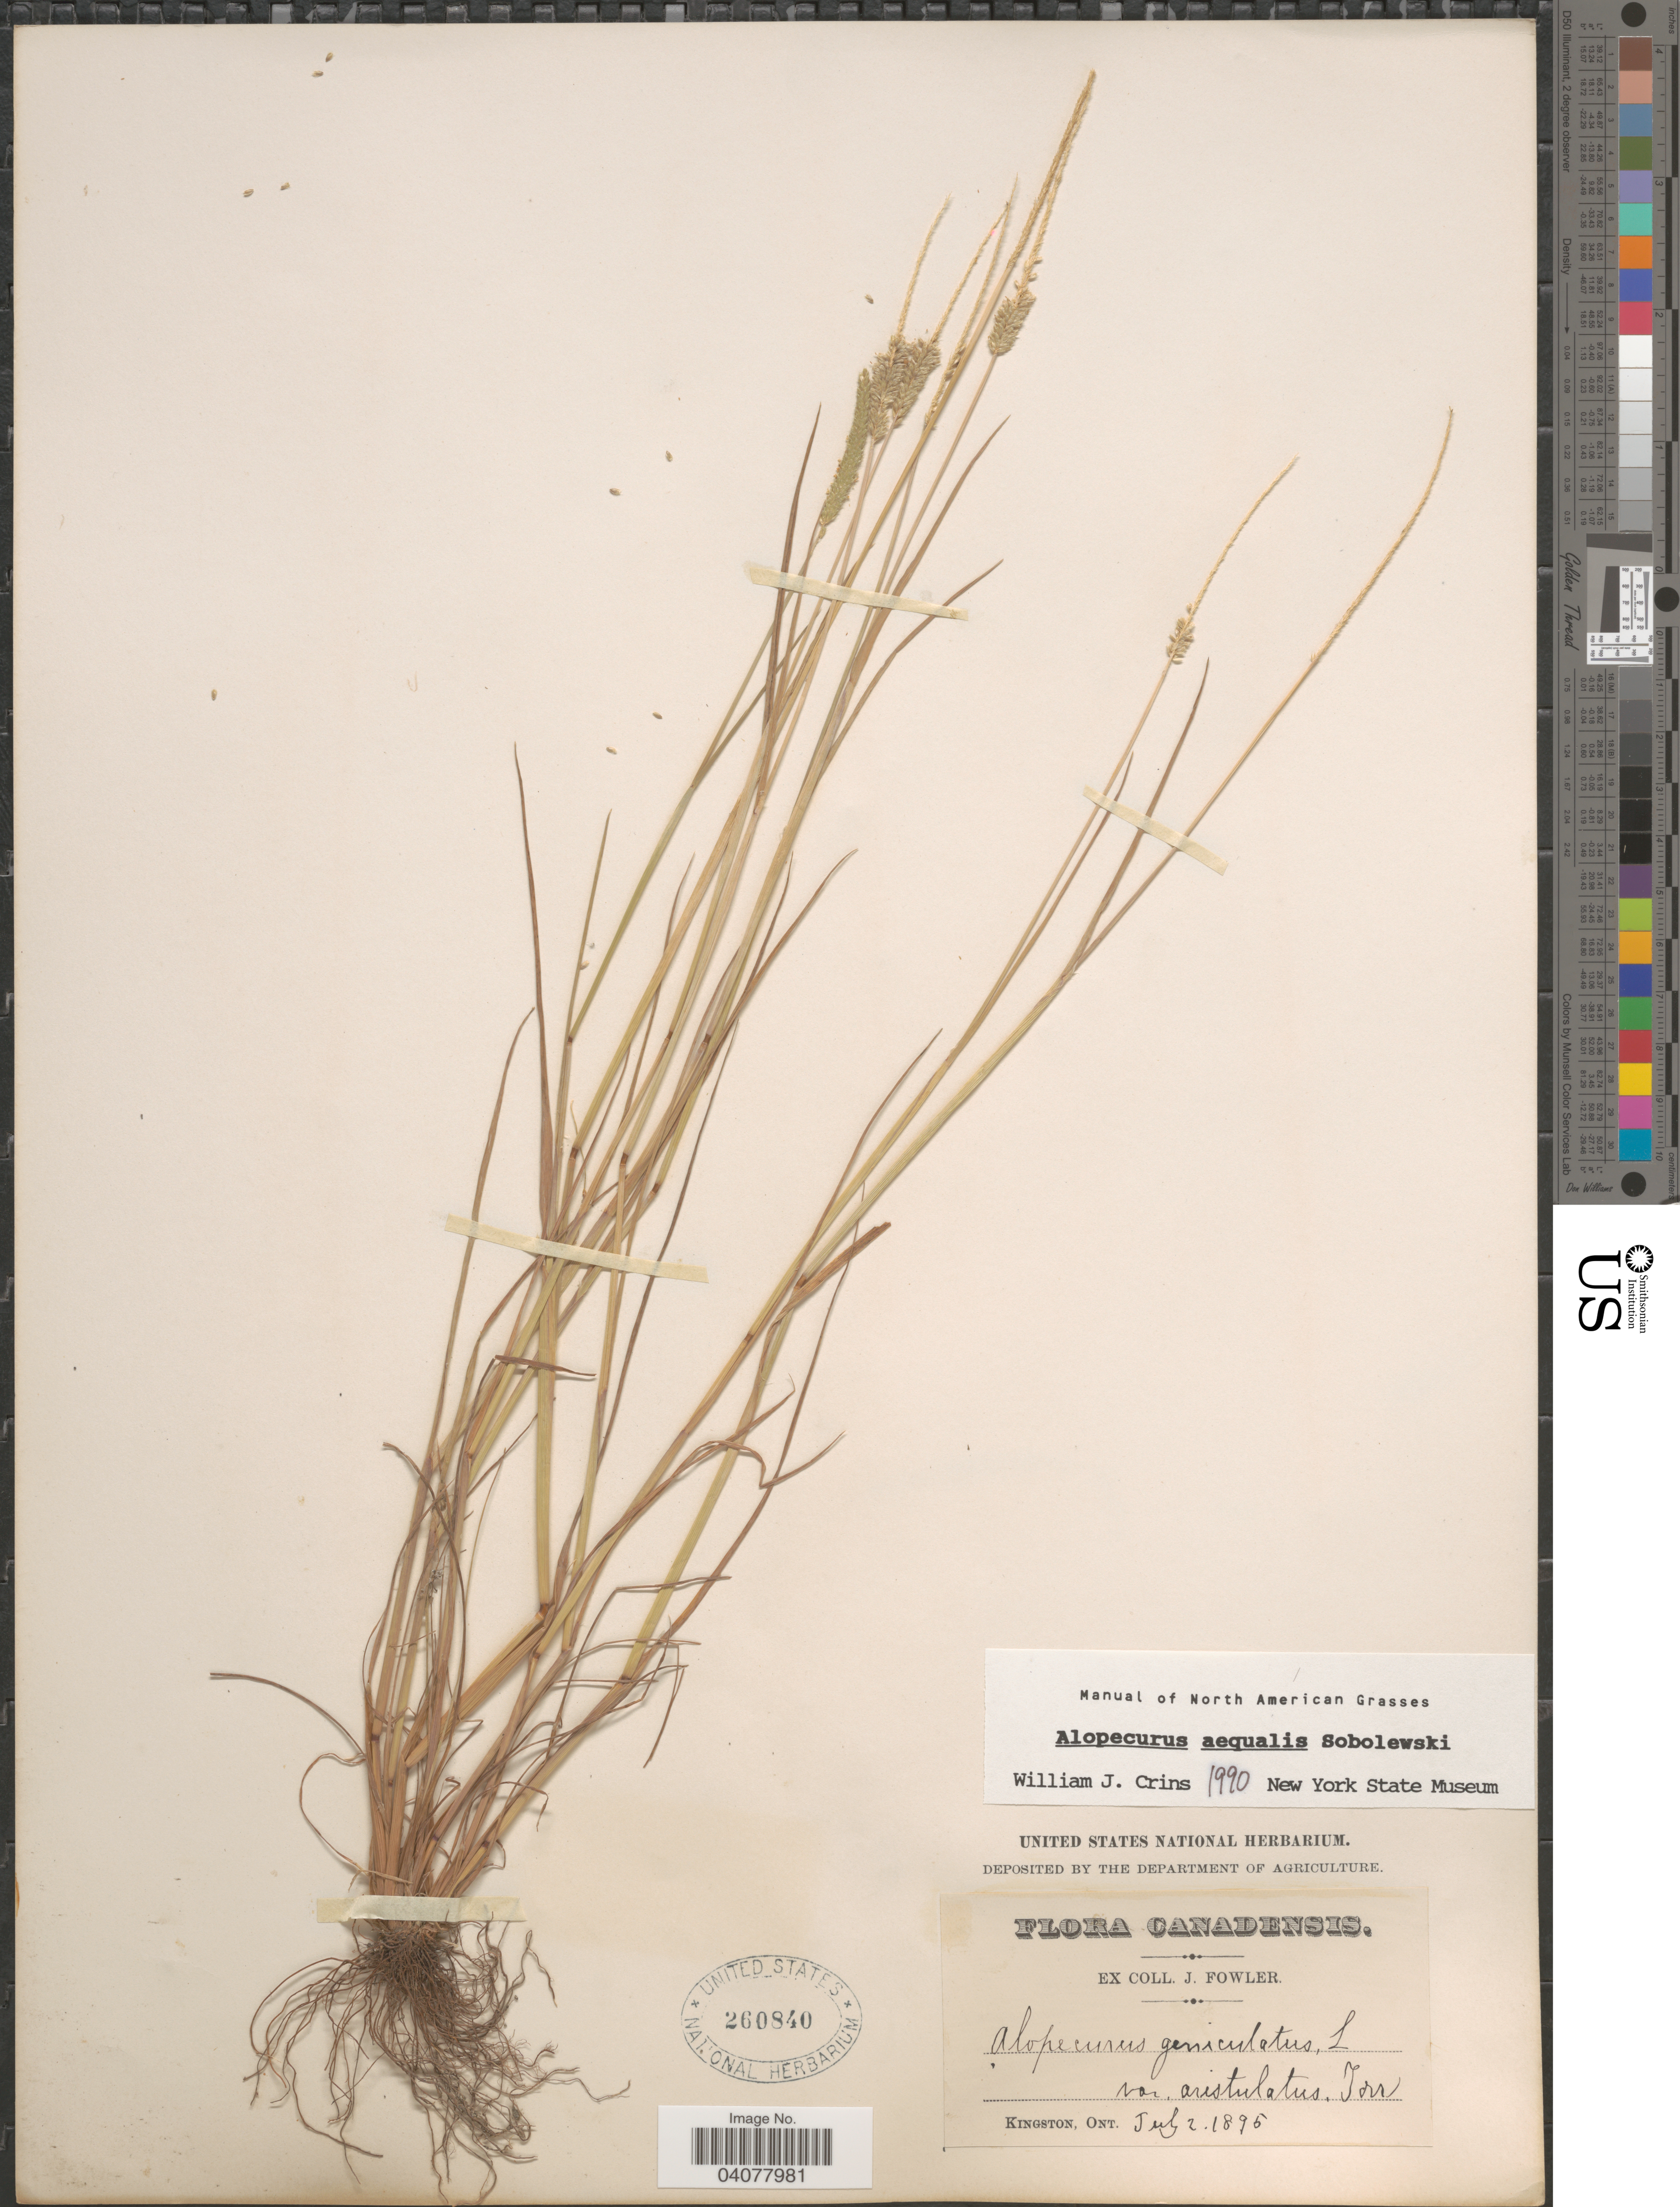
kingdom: Plantae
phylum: Tracheophyta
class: Liliopsida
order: Poales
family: Poaceae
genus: Alopecurus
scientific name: Alopecurus aequalis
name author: Sobol.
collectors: J. Fowler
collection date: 1895-07-02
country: Canada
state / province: Ontario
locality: Kingston.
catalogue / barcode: US 260840